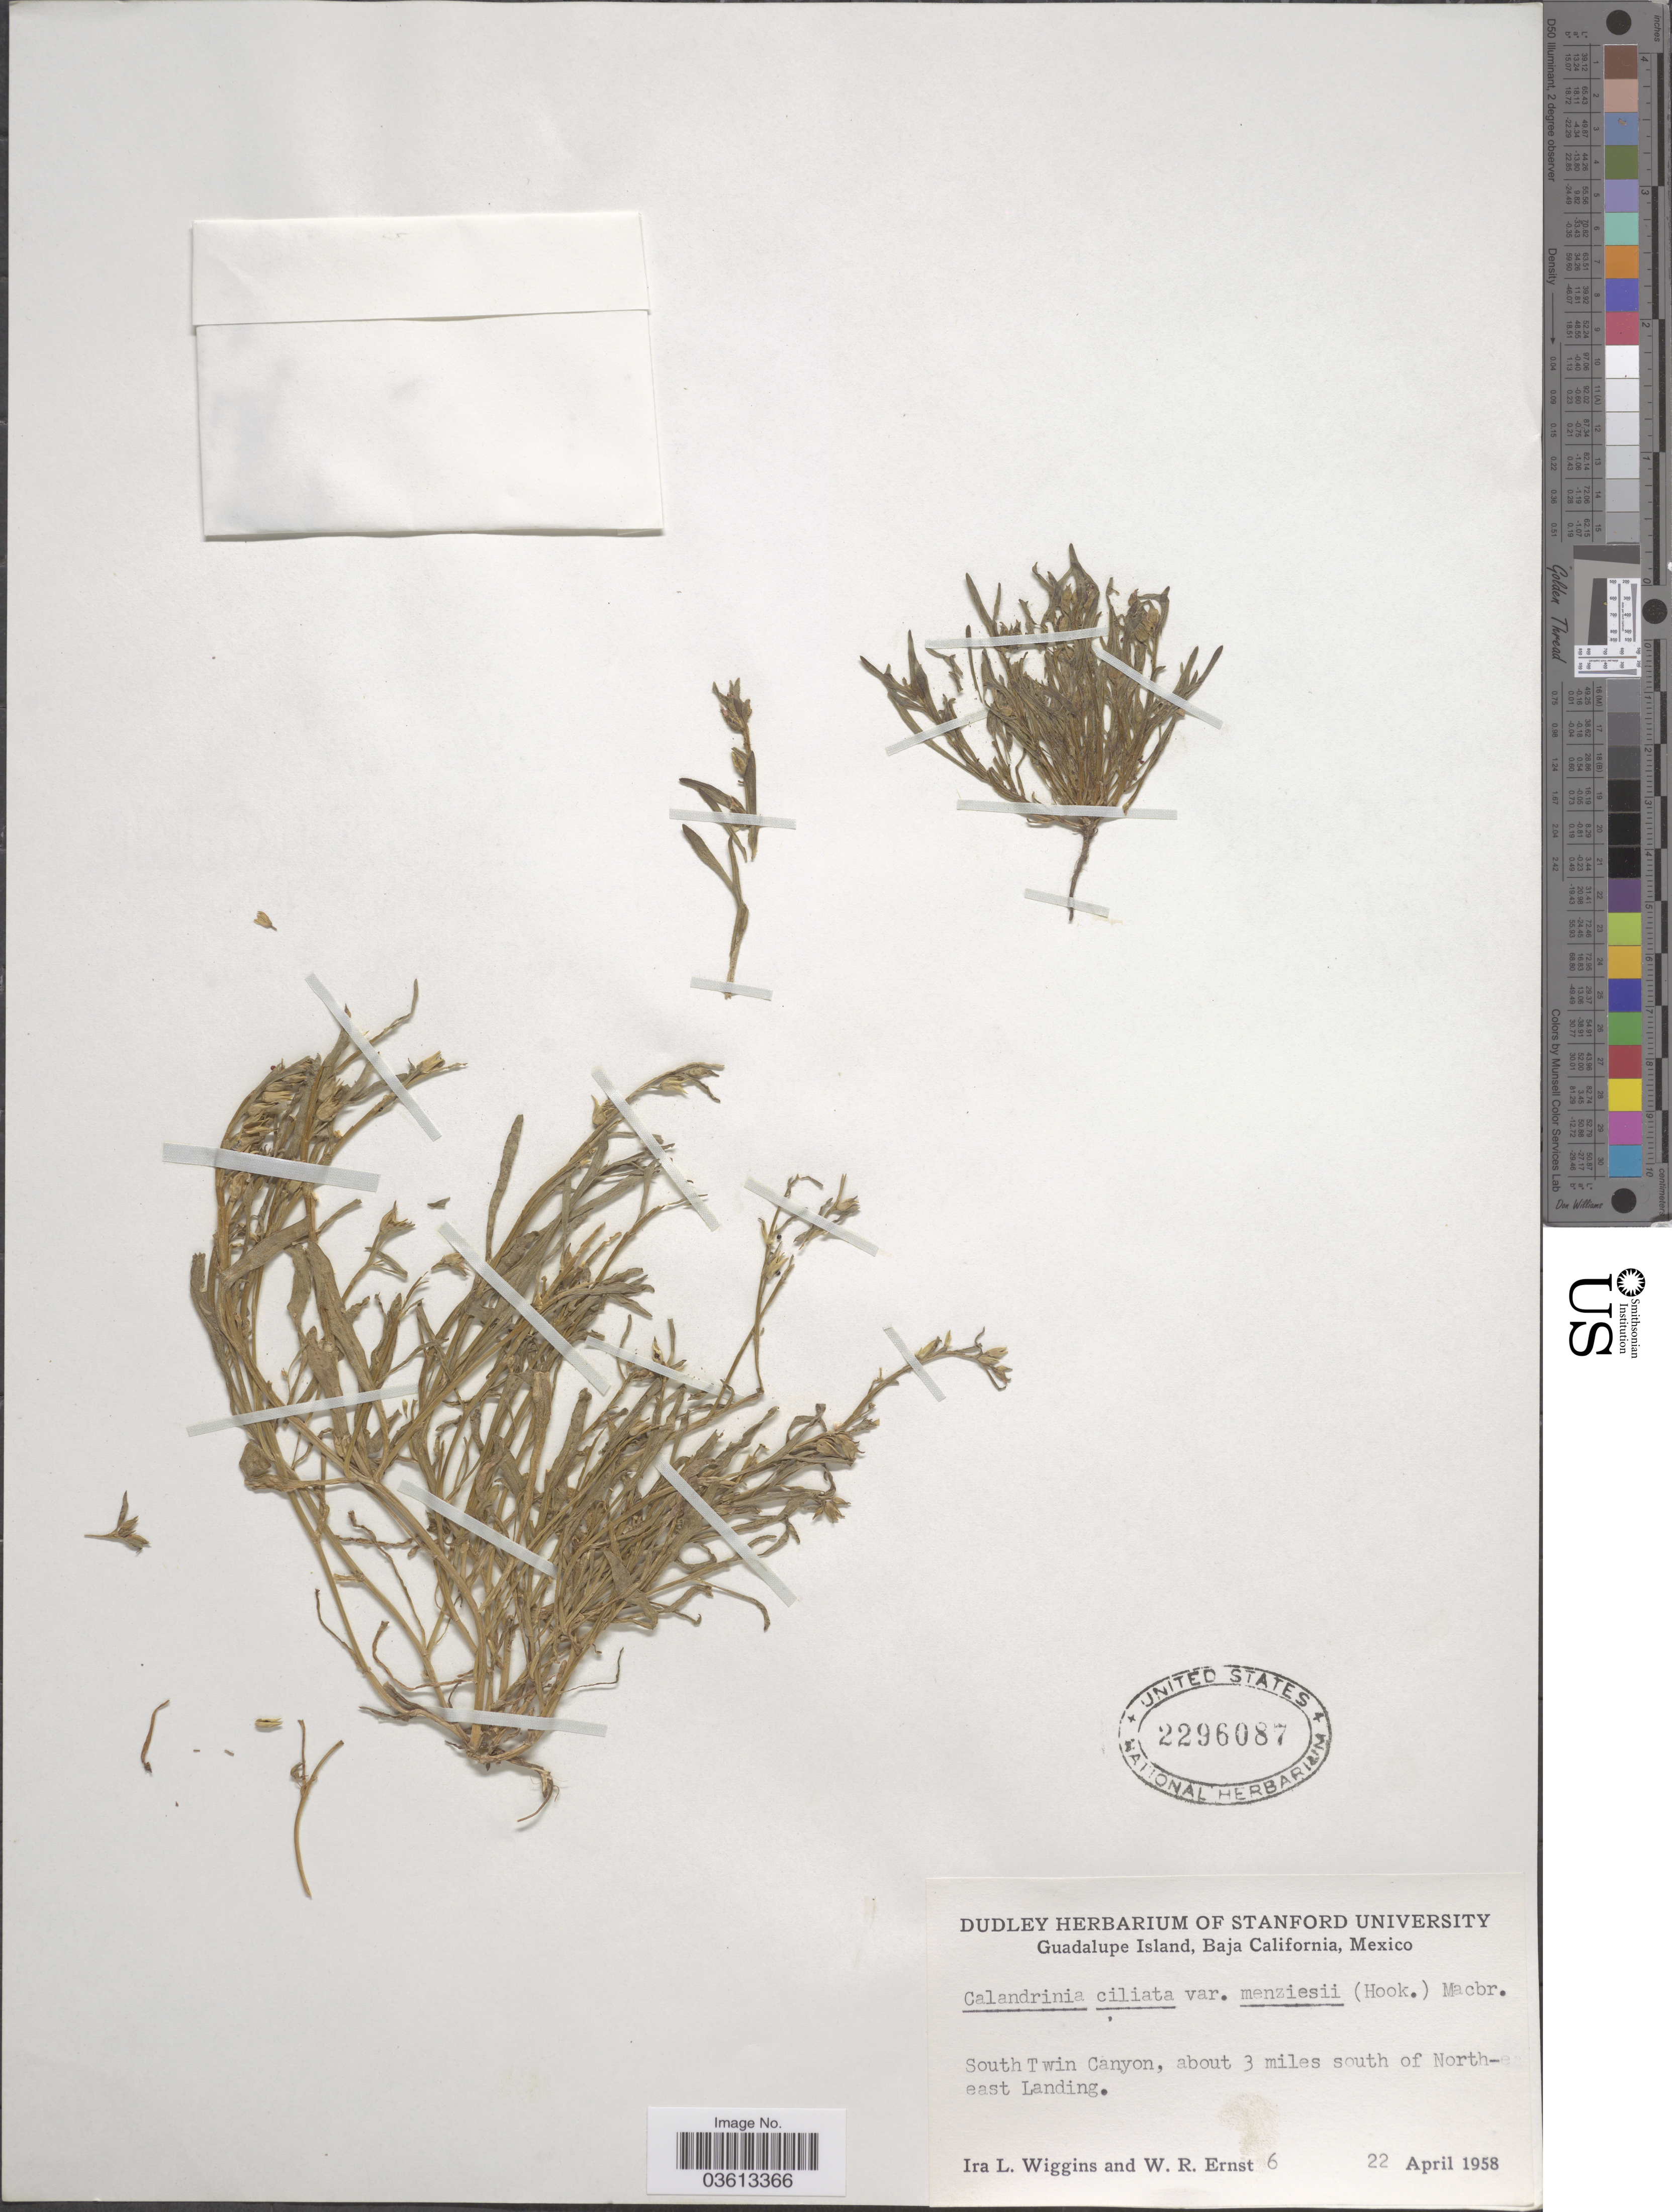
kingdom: Plantae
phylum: Tracheophyta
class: Magnoliopsida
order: Caryophyllales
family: Montiaceae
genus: Calandrinia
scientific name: Calandrinia ciliata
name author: (Ruiz & Pav.) DC.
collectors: I. L. Wiggins & W. R. Ernst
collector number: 6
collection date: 1958-04-22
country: Mexico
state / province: Baja California Norte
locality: Guadalupe Island. South Twin Canyon, about 3 miles south of Northeast Landing.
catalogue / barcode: US 2296087